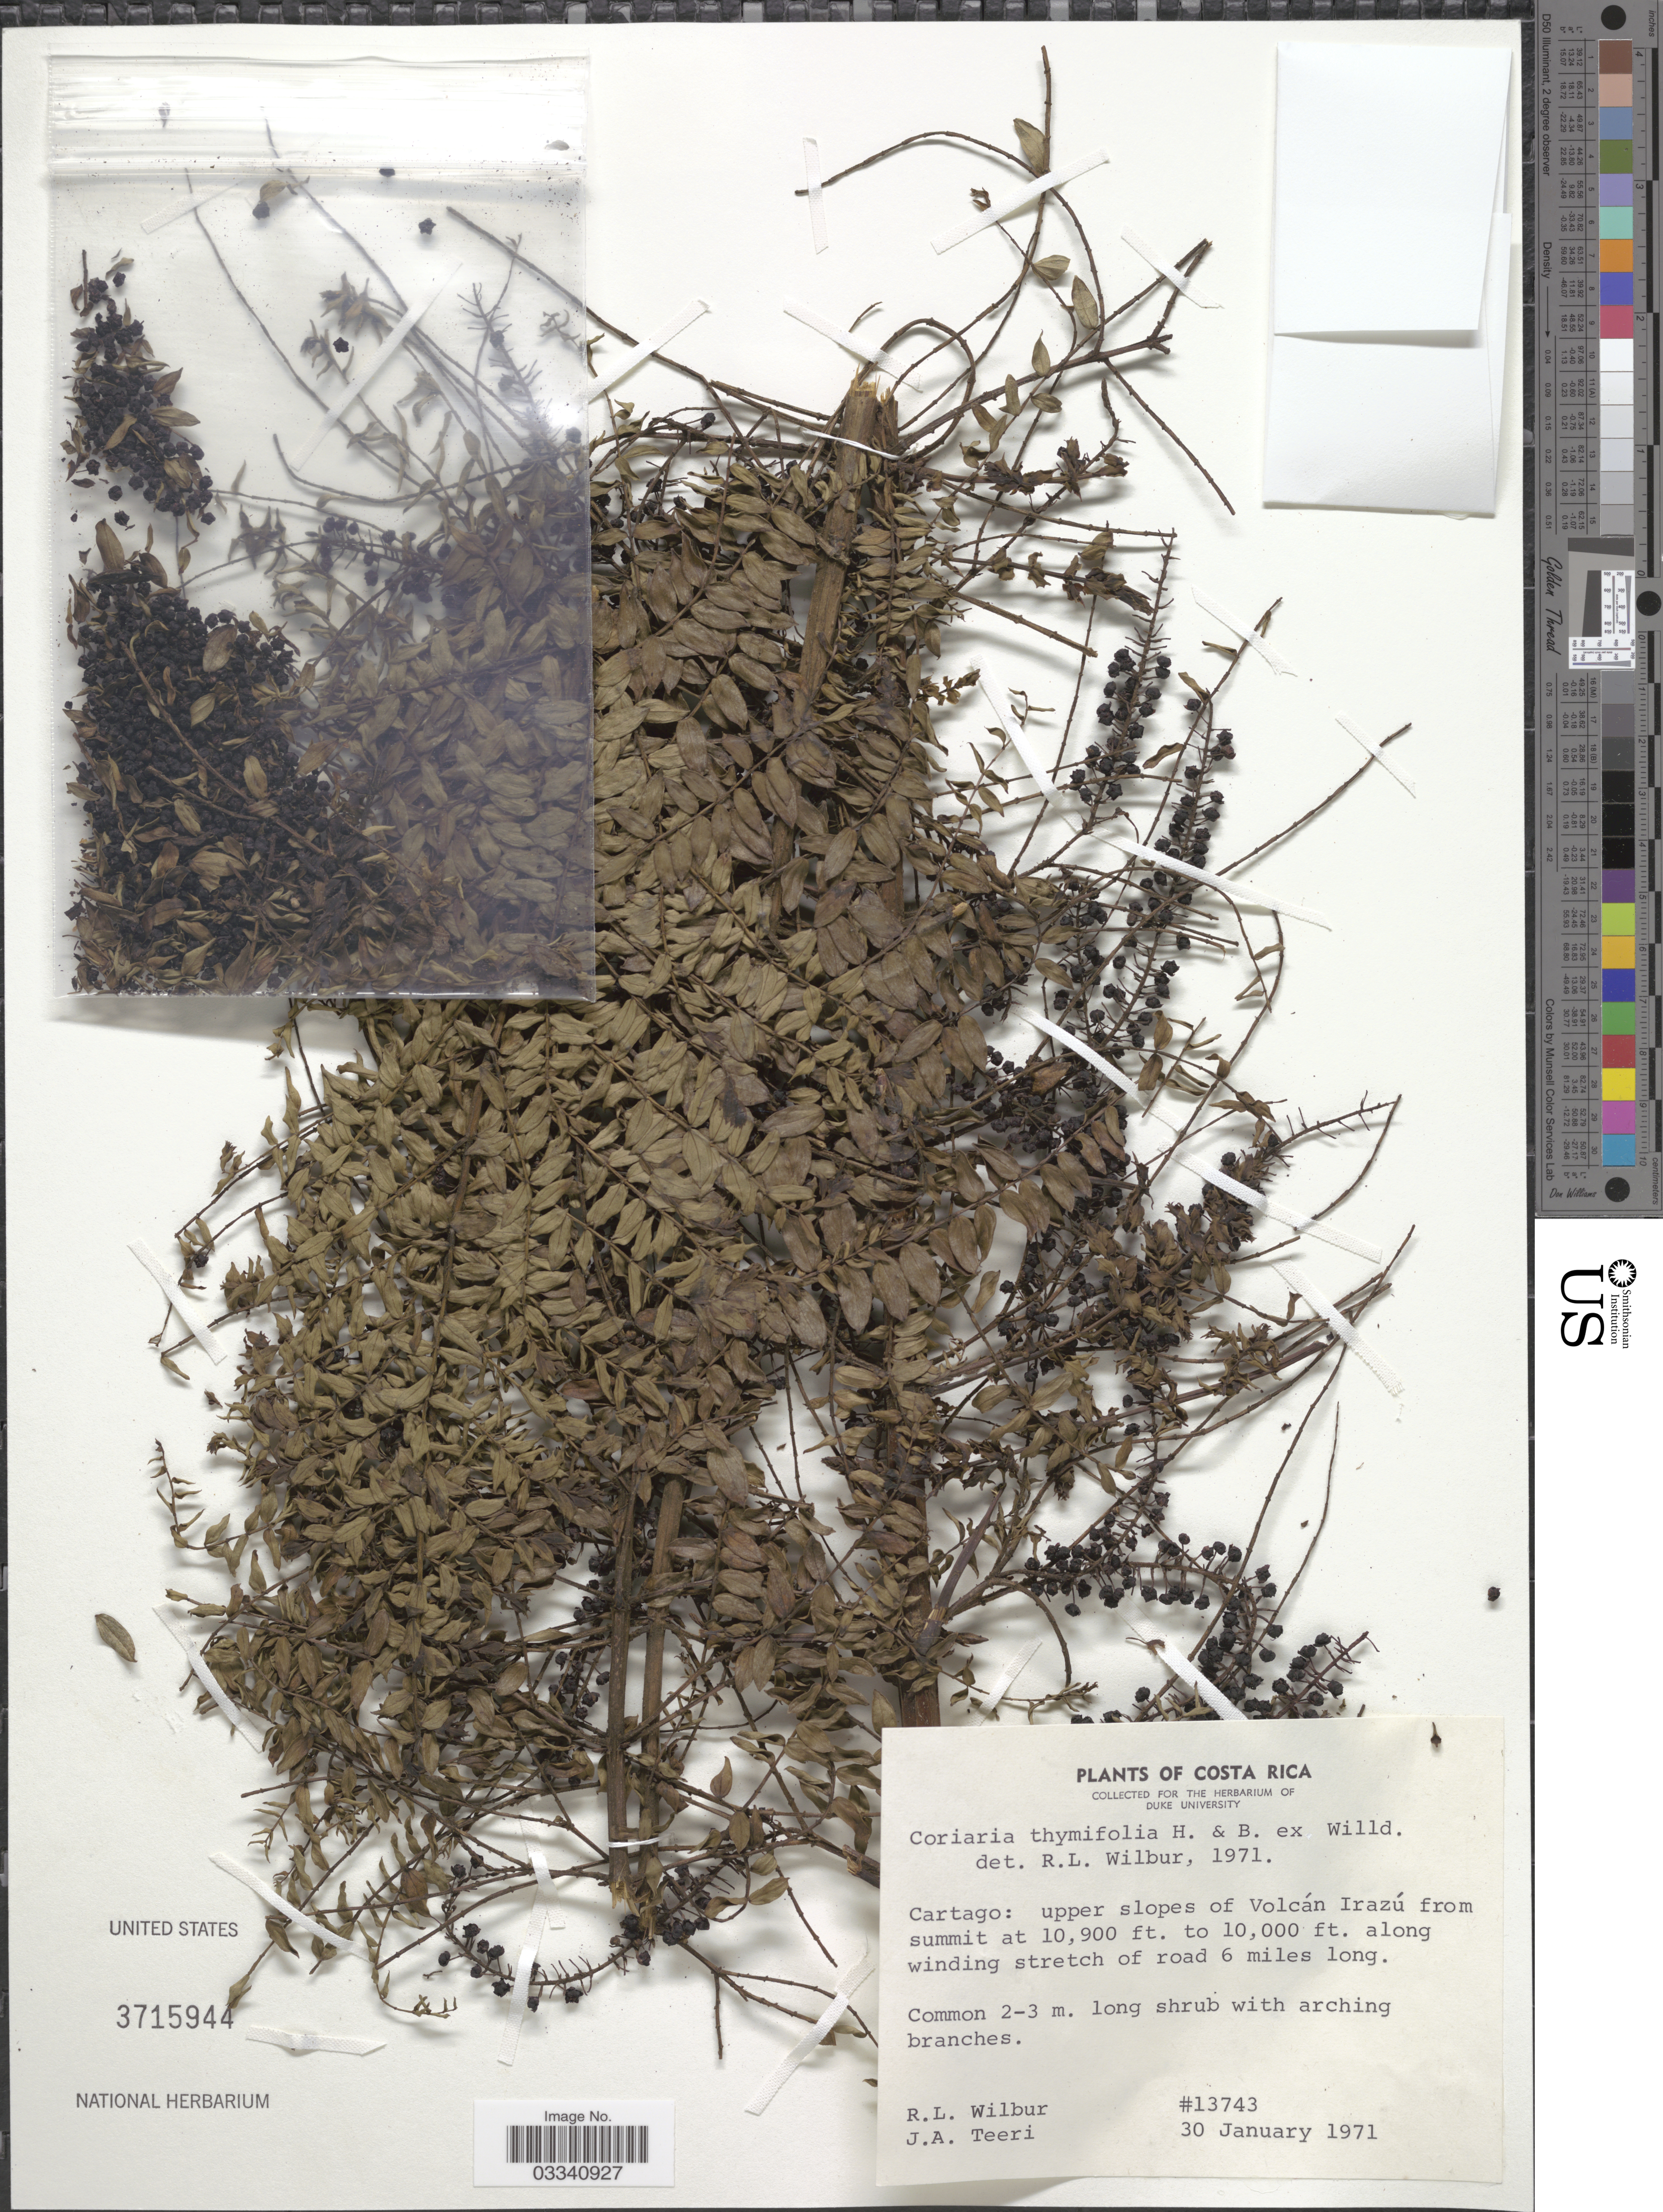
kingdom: Plantae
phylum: Tracheophyta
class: Magnoliopsida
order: Cucurbitales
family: Coriariaceae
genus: Coriaria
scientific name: Coriaria ruscifolia subsp. microphylla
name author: (Poir.) L.E. Skog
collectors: R. L. Wilbur & J. Teeri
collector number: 13743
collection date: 1971-01-30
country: Costa Rica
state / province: Cartago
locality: Upper slopes of Volcán Irazú from summit, along winding stretch of road 6 miles long.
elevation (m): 3048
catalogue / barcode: US 3715944